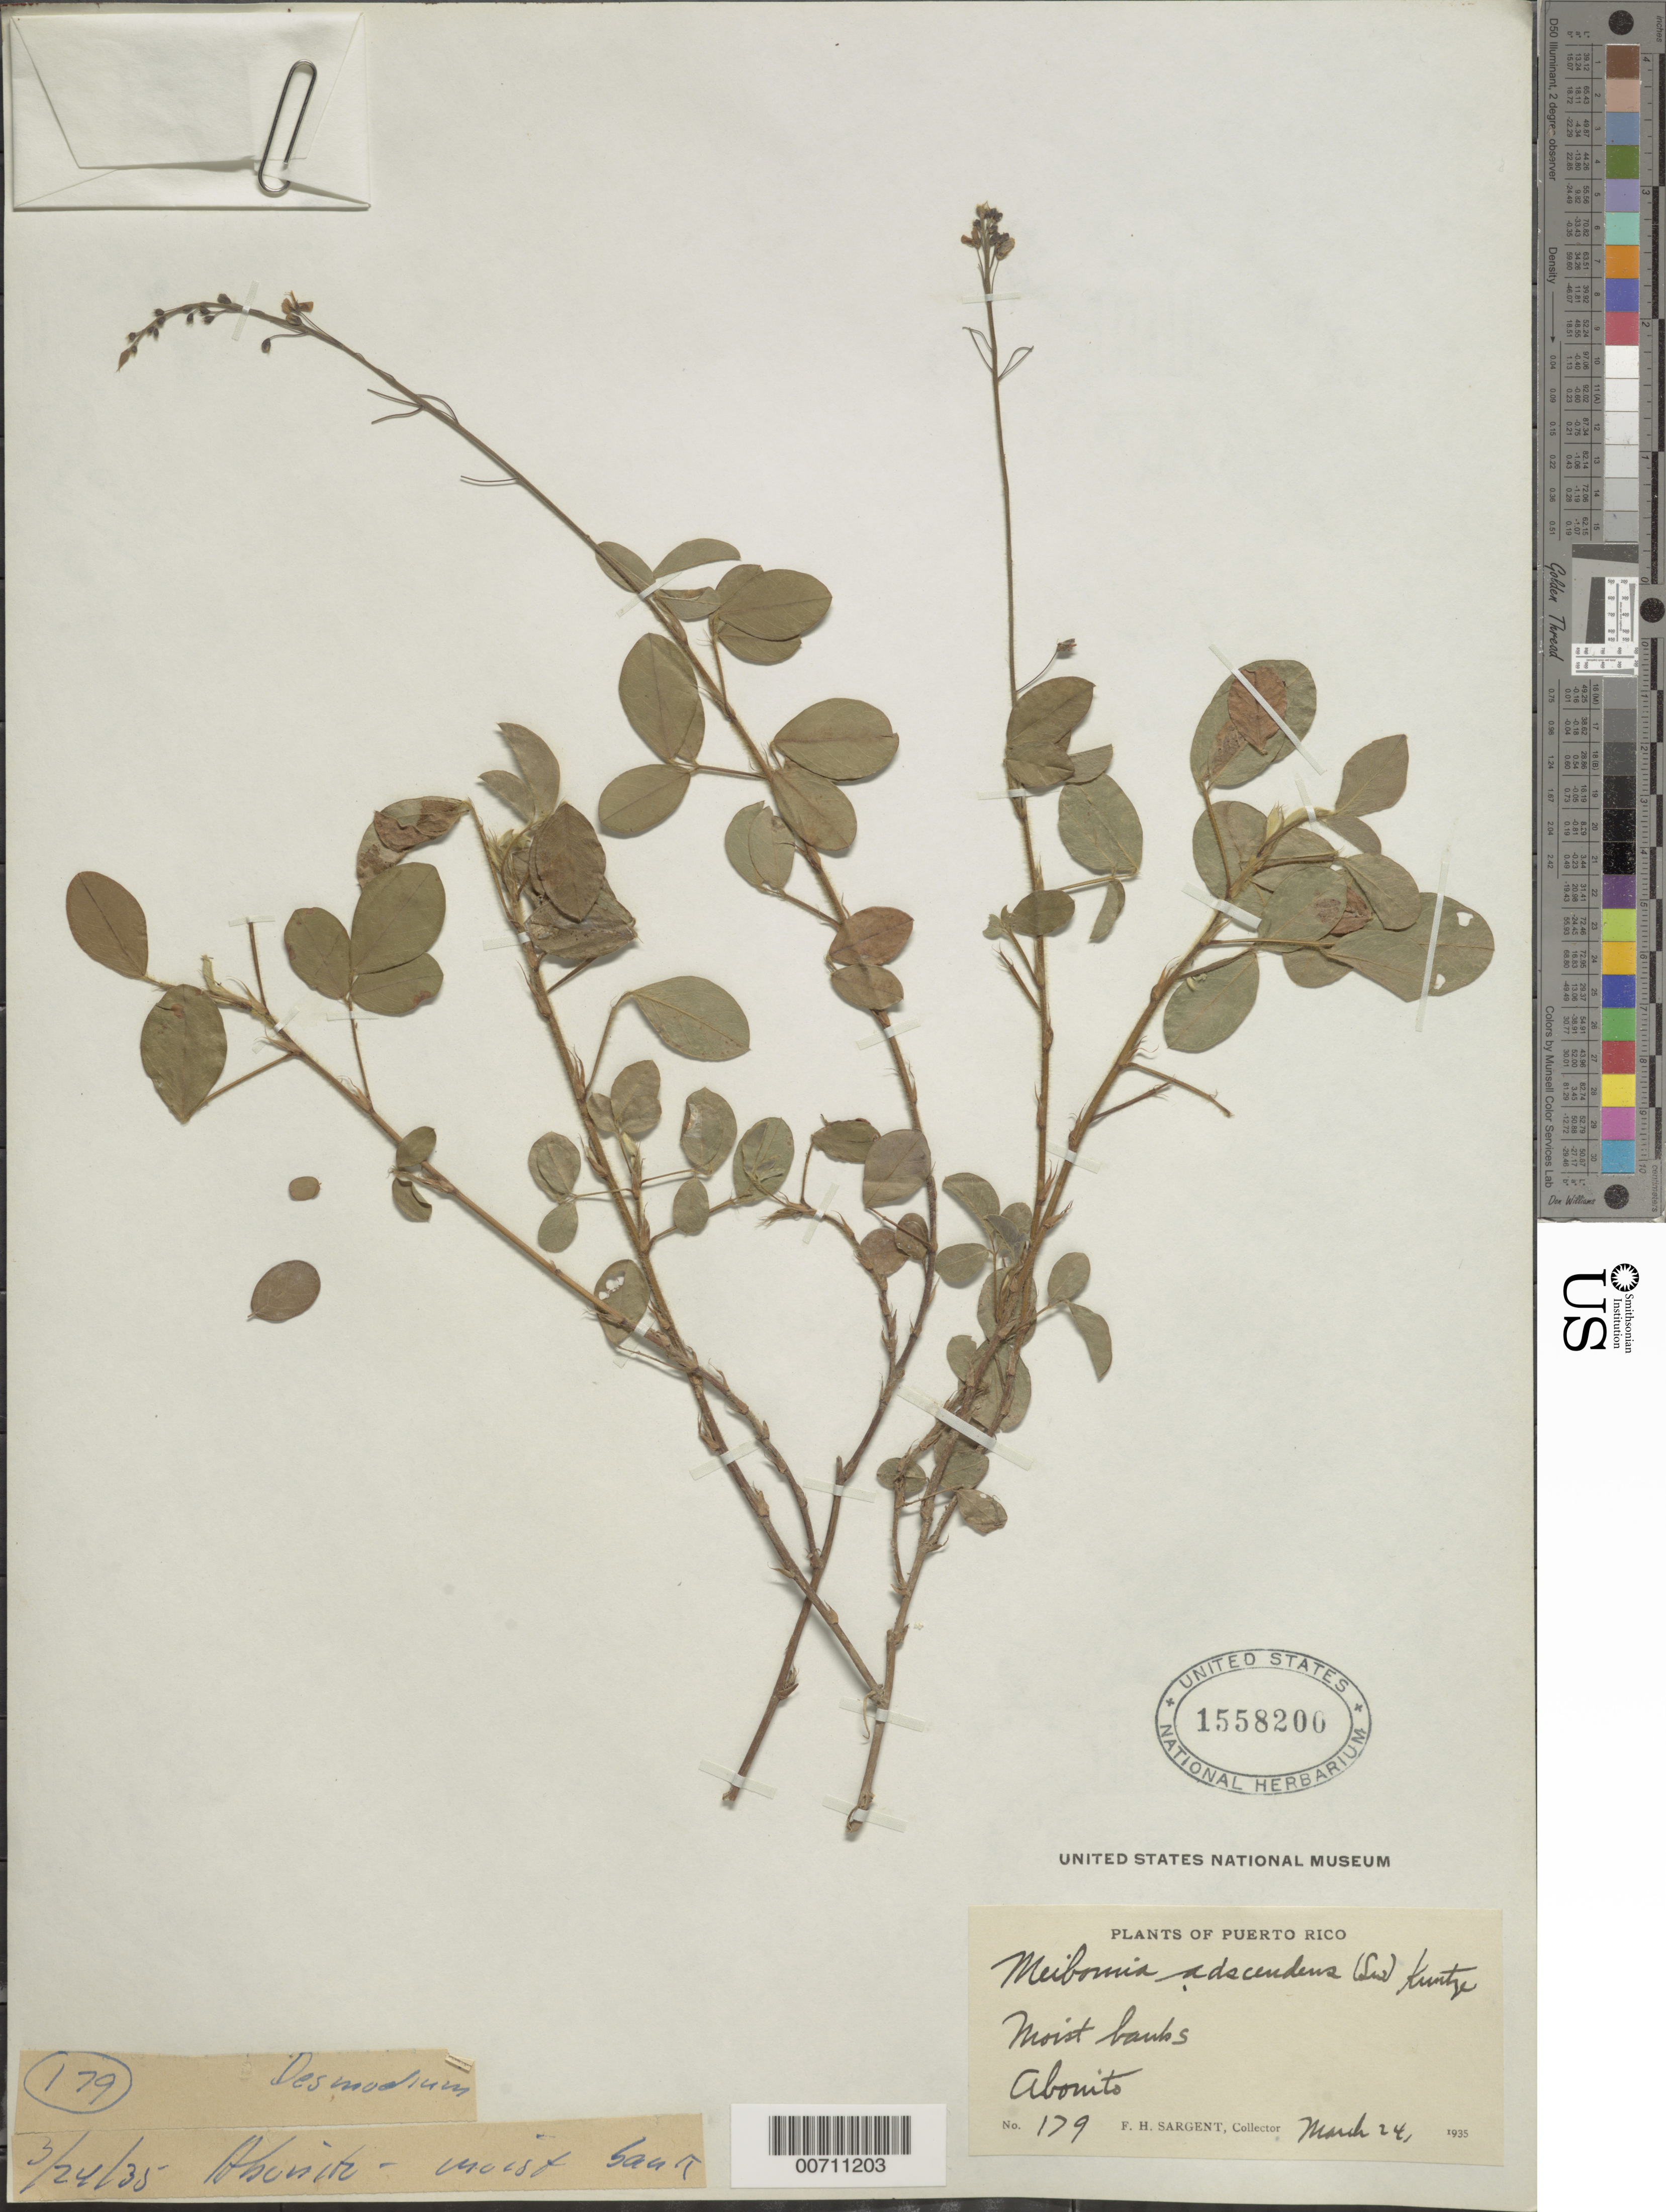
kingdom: Plantae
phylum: Tracheophyta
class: Magnoliopsida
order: Fabales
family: Fabaceae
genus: Grona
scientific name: Grona adscendens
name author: (Sw.) H. Ohashi & K. Ohashi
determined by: Strong, Mark T., (BOT), Smithsonian Institution - National Museum of Natural History (UNITED STATES)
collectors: F. H. Sargent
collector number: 179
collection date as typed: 24 Mar 1935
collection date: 1935-03-24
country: Puerto Rico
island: Greater Antilles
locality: Aibonito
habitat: Moist bank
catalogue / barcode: US 1558200